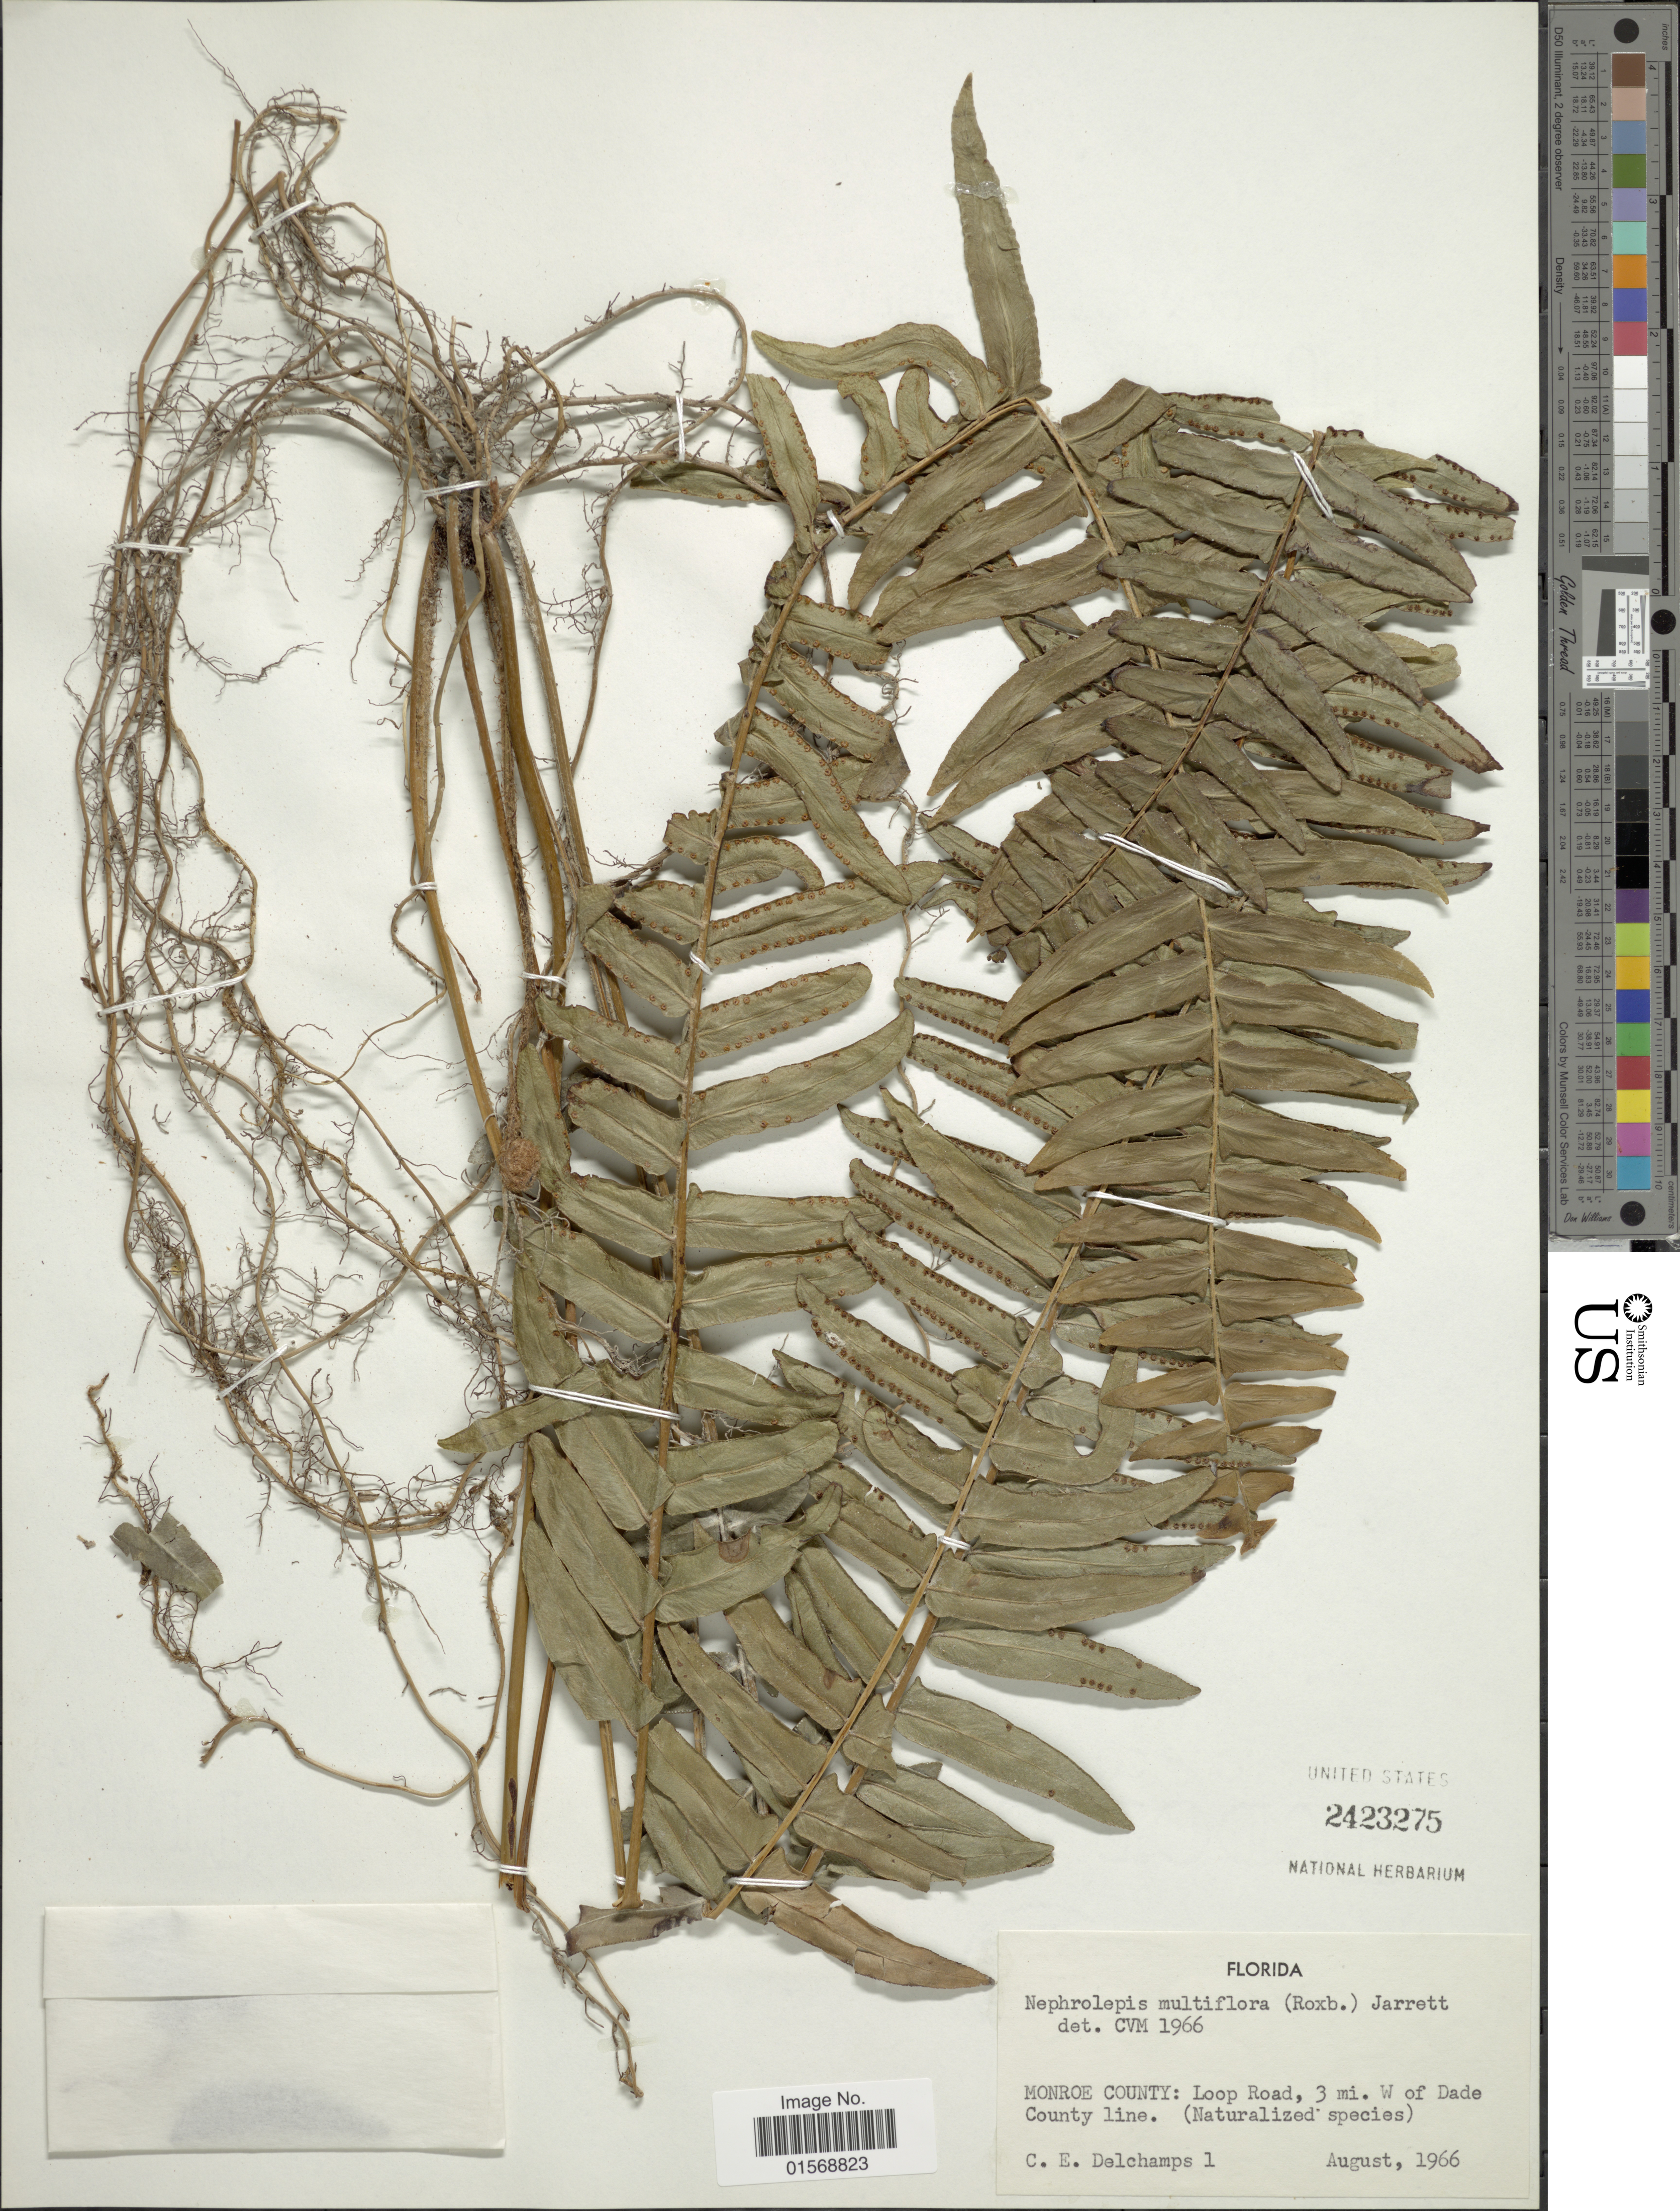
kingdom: Plantae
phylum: Tracheophyta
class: Polypodiopsida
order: Polypodiales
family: Nephrolepidaceae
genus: Nephrolepis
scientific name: Nephrolepis multiflora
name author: (Roxb.) F.M. Jarrett ex C.V. Morton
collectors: C. Delchamps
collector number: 1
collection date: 1966-08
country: United States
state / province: Florida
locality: Florida, Monroe County; Loop Road, 3 mi. W. of Dade County Line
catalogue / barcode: US 2423275